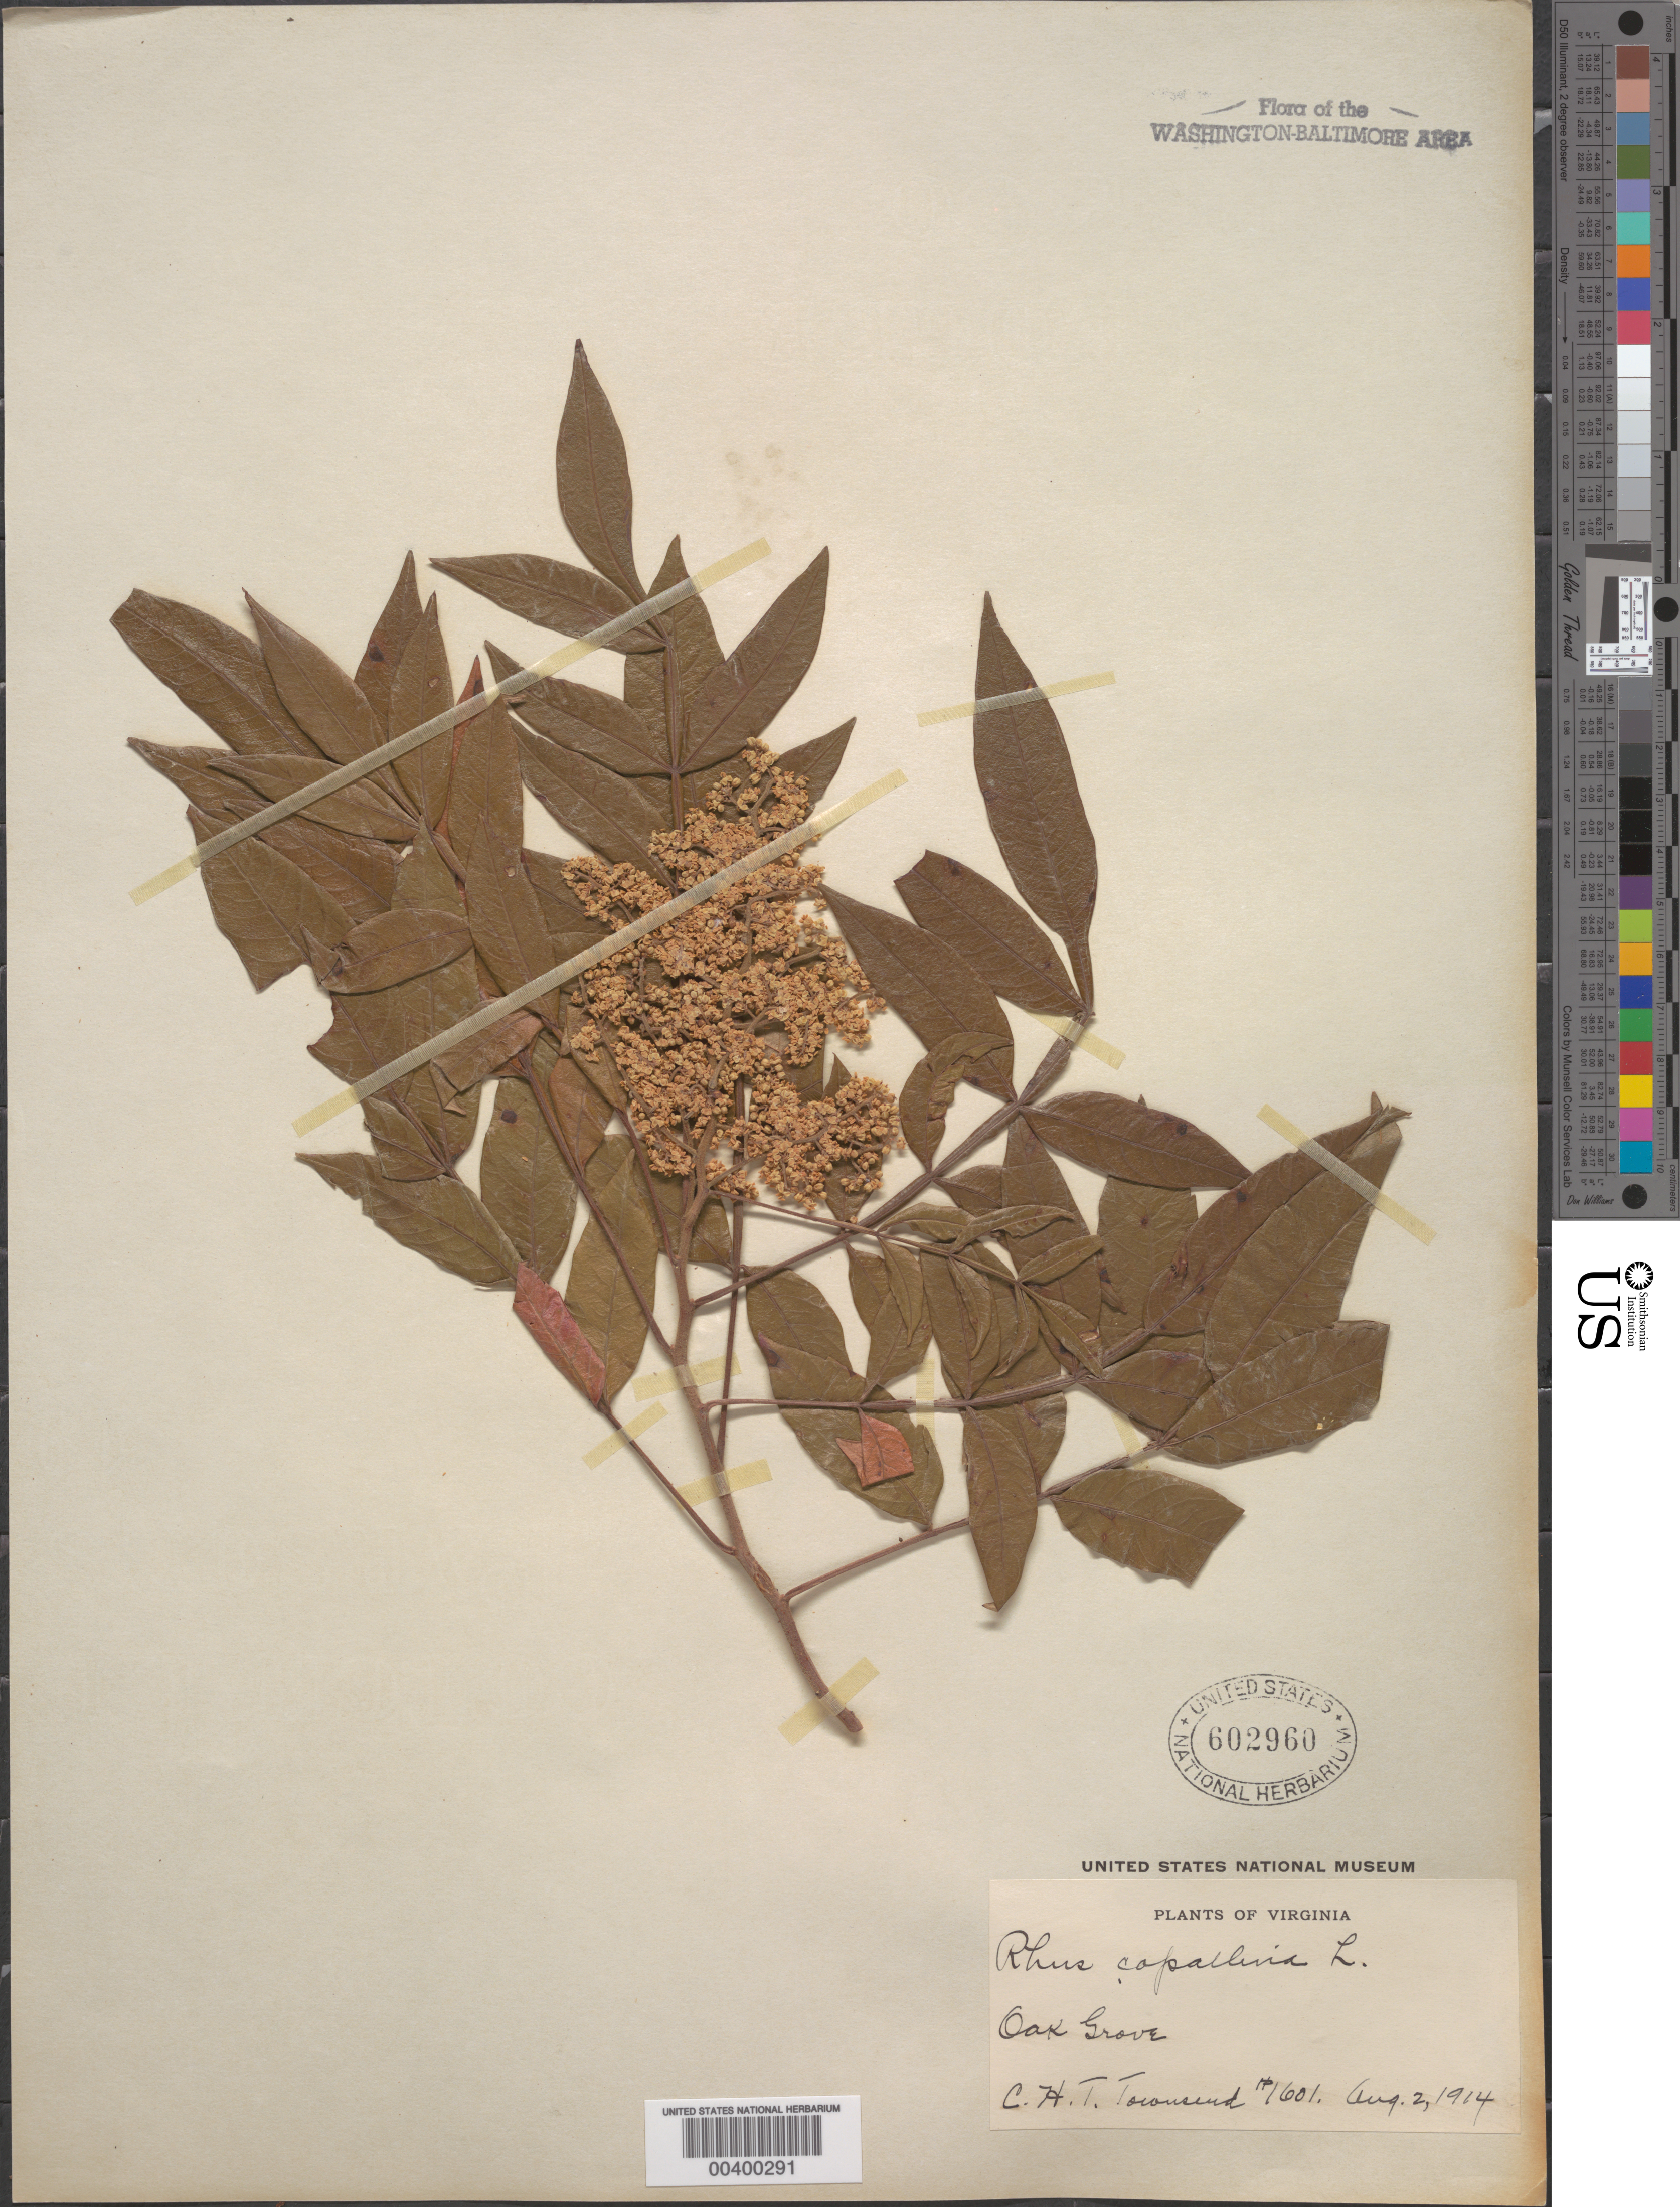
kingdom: Plantae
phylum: Tracheophyta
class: Magnoliopsida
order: Sapindales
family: Anacardiaceae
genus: Rhus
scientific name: Rhus copallinum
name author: L.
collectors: C. H. T. Townsend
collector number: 1601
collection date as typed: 02 Aug 1914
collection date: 1914-08-02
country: United States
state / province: Virginia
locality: Oak Grove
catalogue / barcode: US 602960